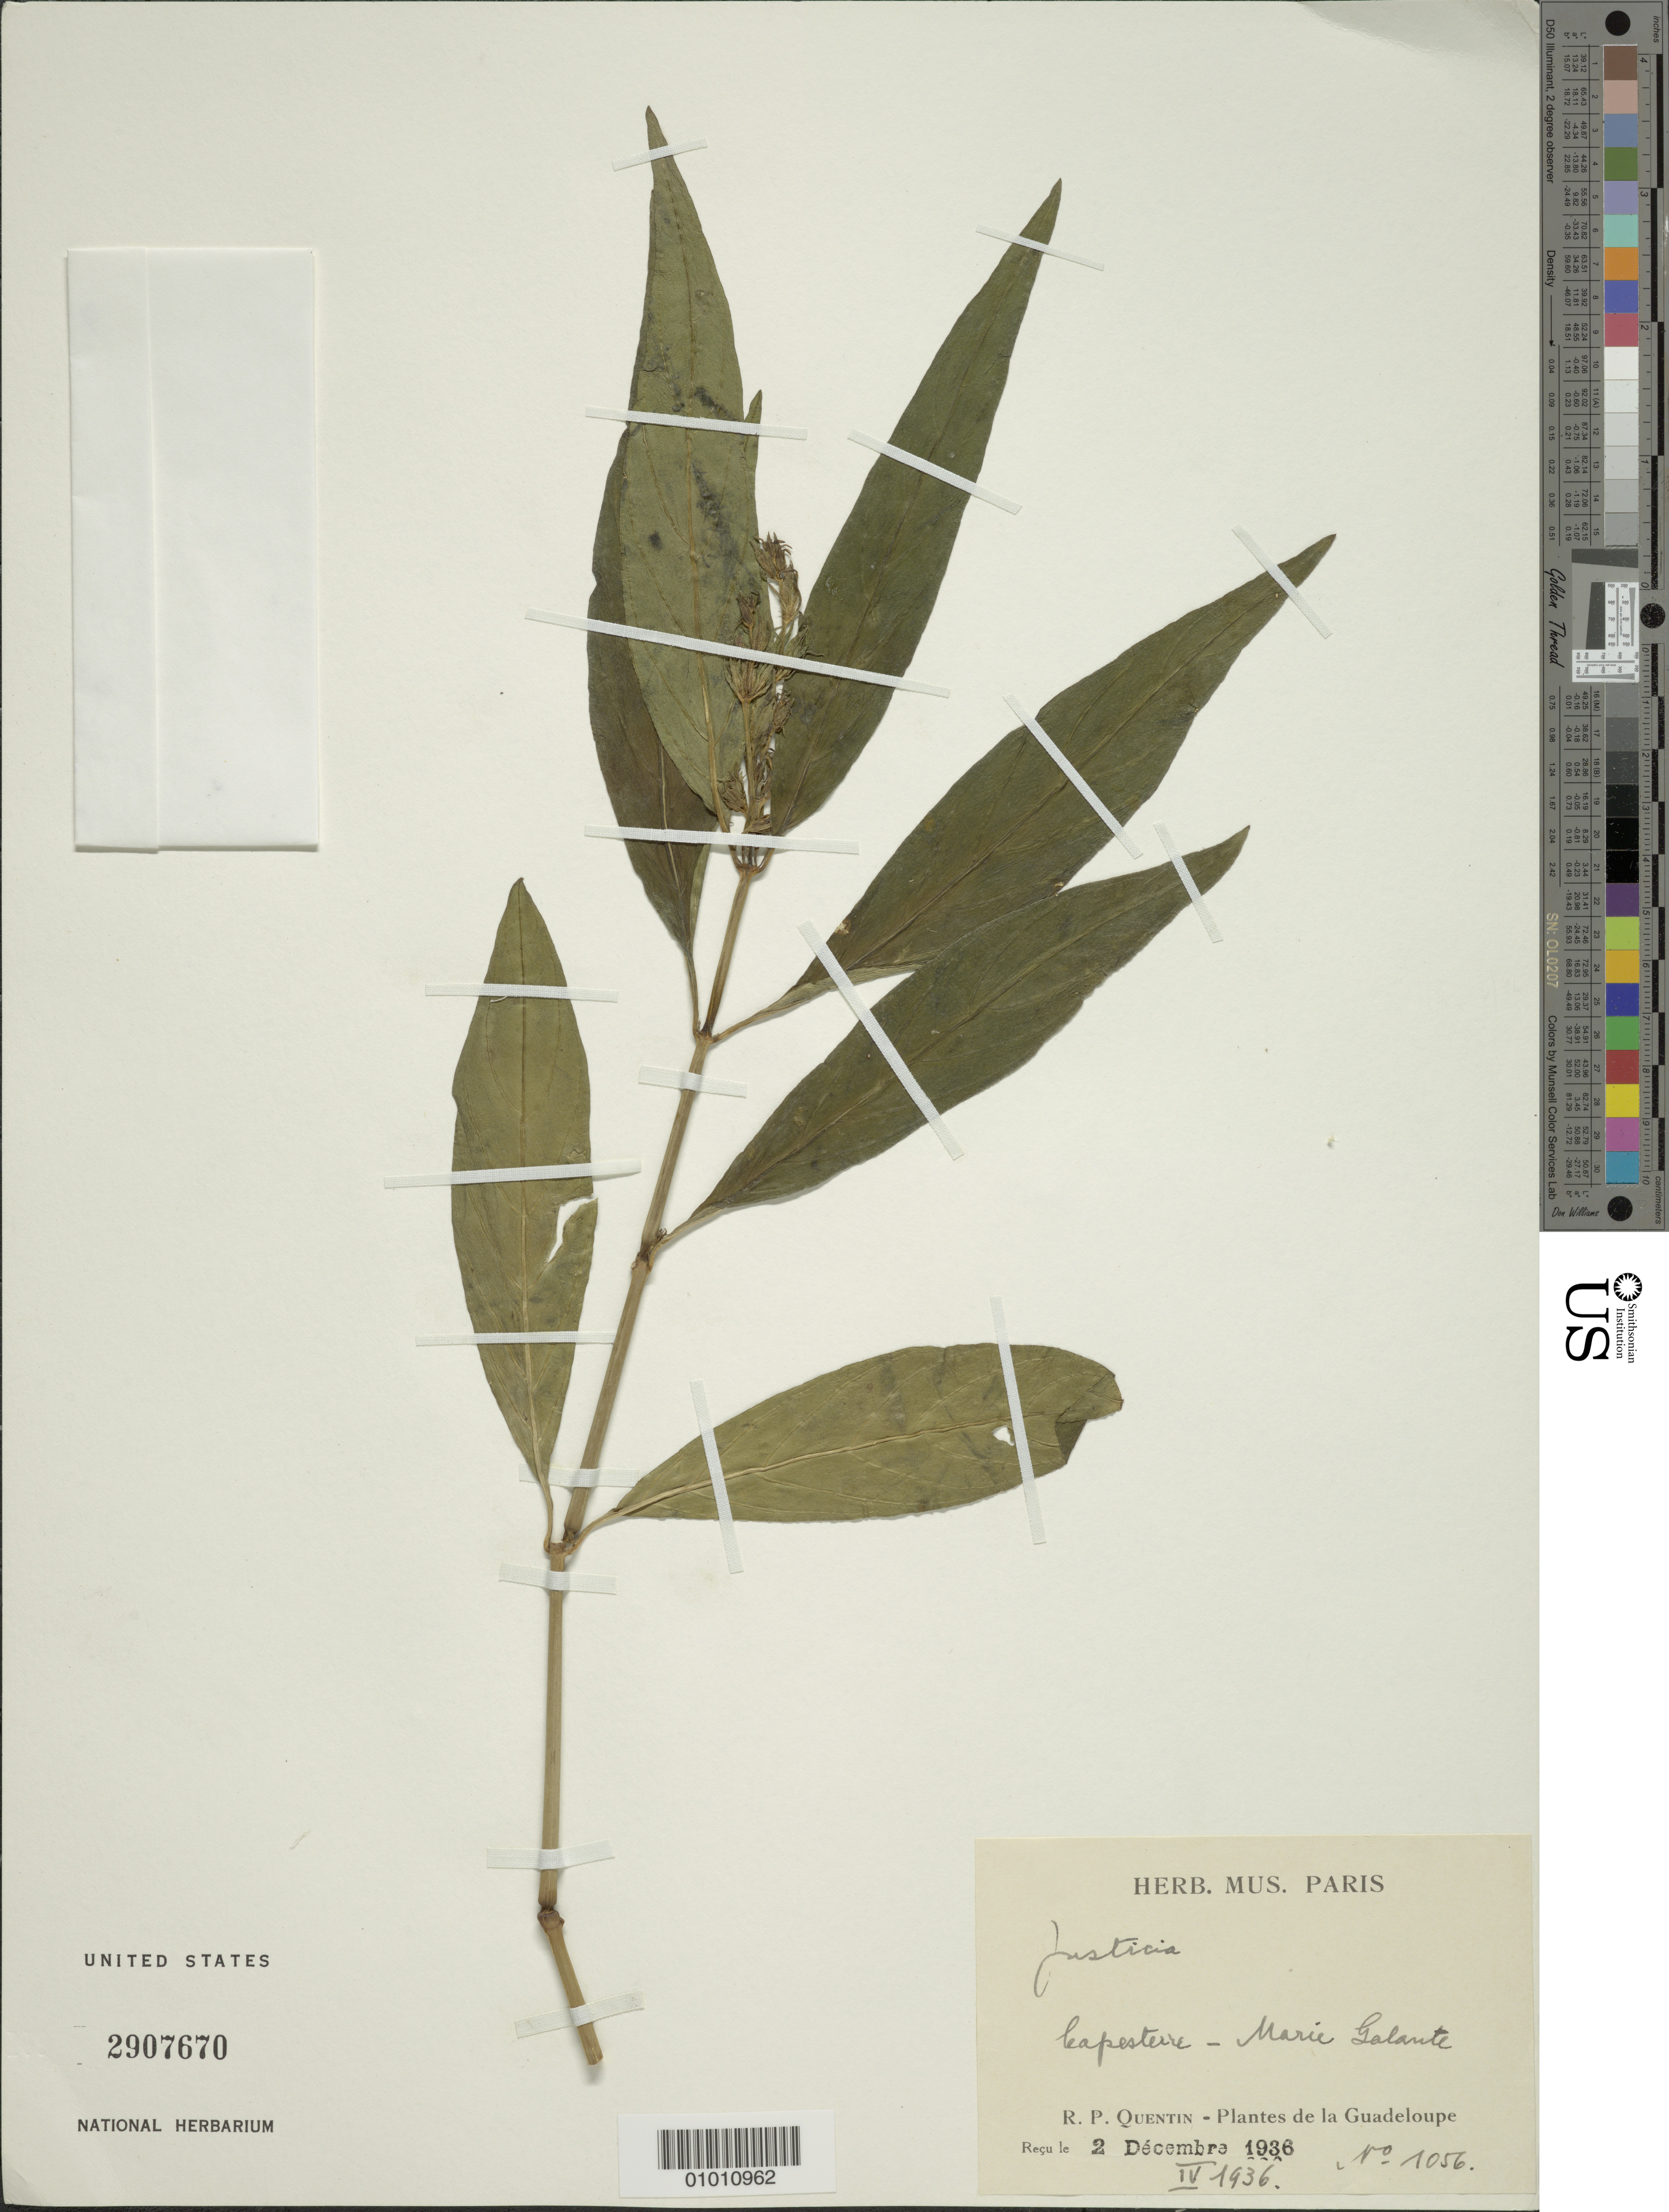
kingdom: Plantae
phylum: Tracheophyta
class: Magnoliopsida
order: Lamiales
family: Acanthaceae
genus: Justicia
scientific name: Justicia eustachiana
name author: Jacq.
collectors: R. Quentin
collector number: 1056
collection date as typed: Apr 1936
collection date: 1936-04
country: Guadeloupe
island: Marie Galante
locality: Capesterre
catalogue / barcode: US 2907670